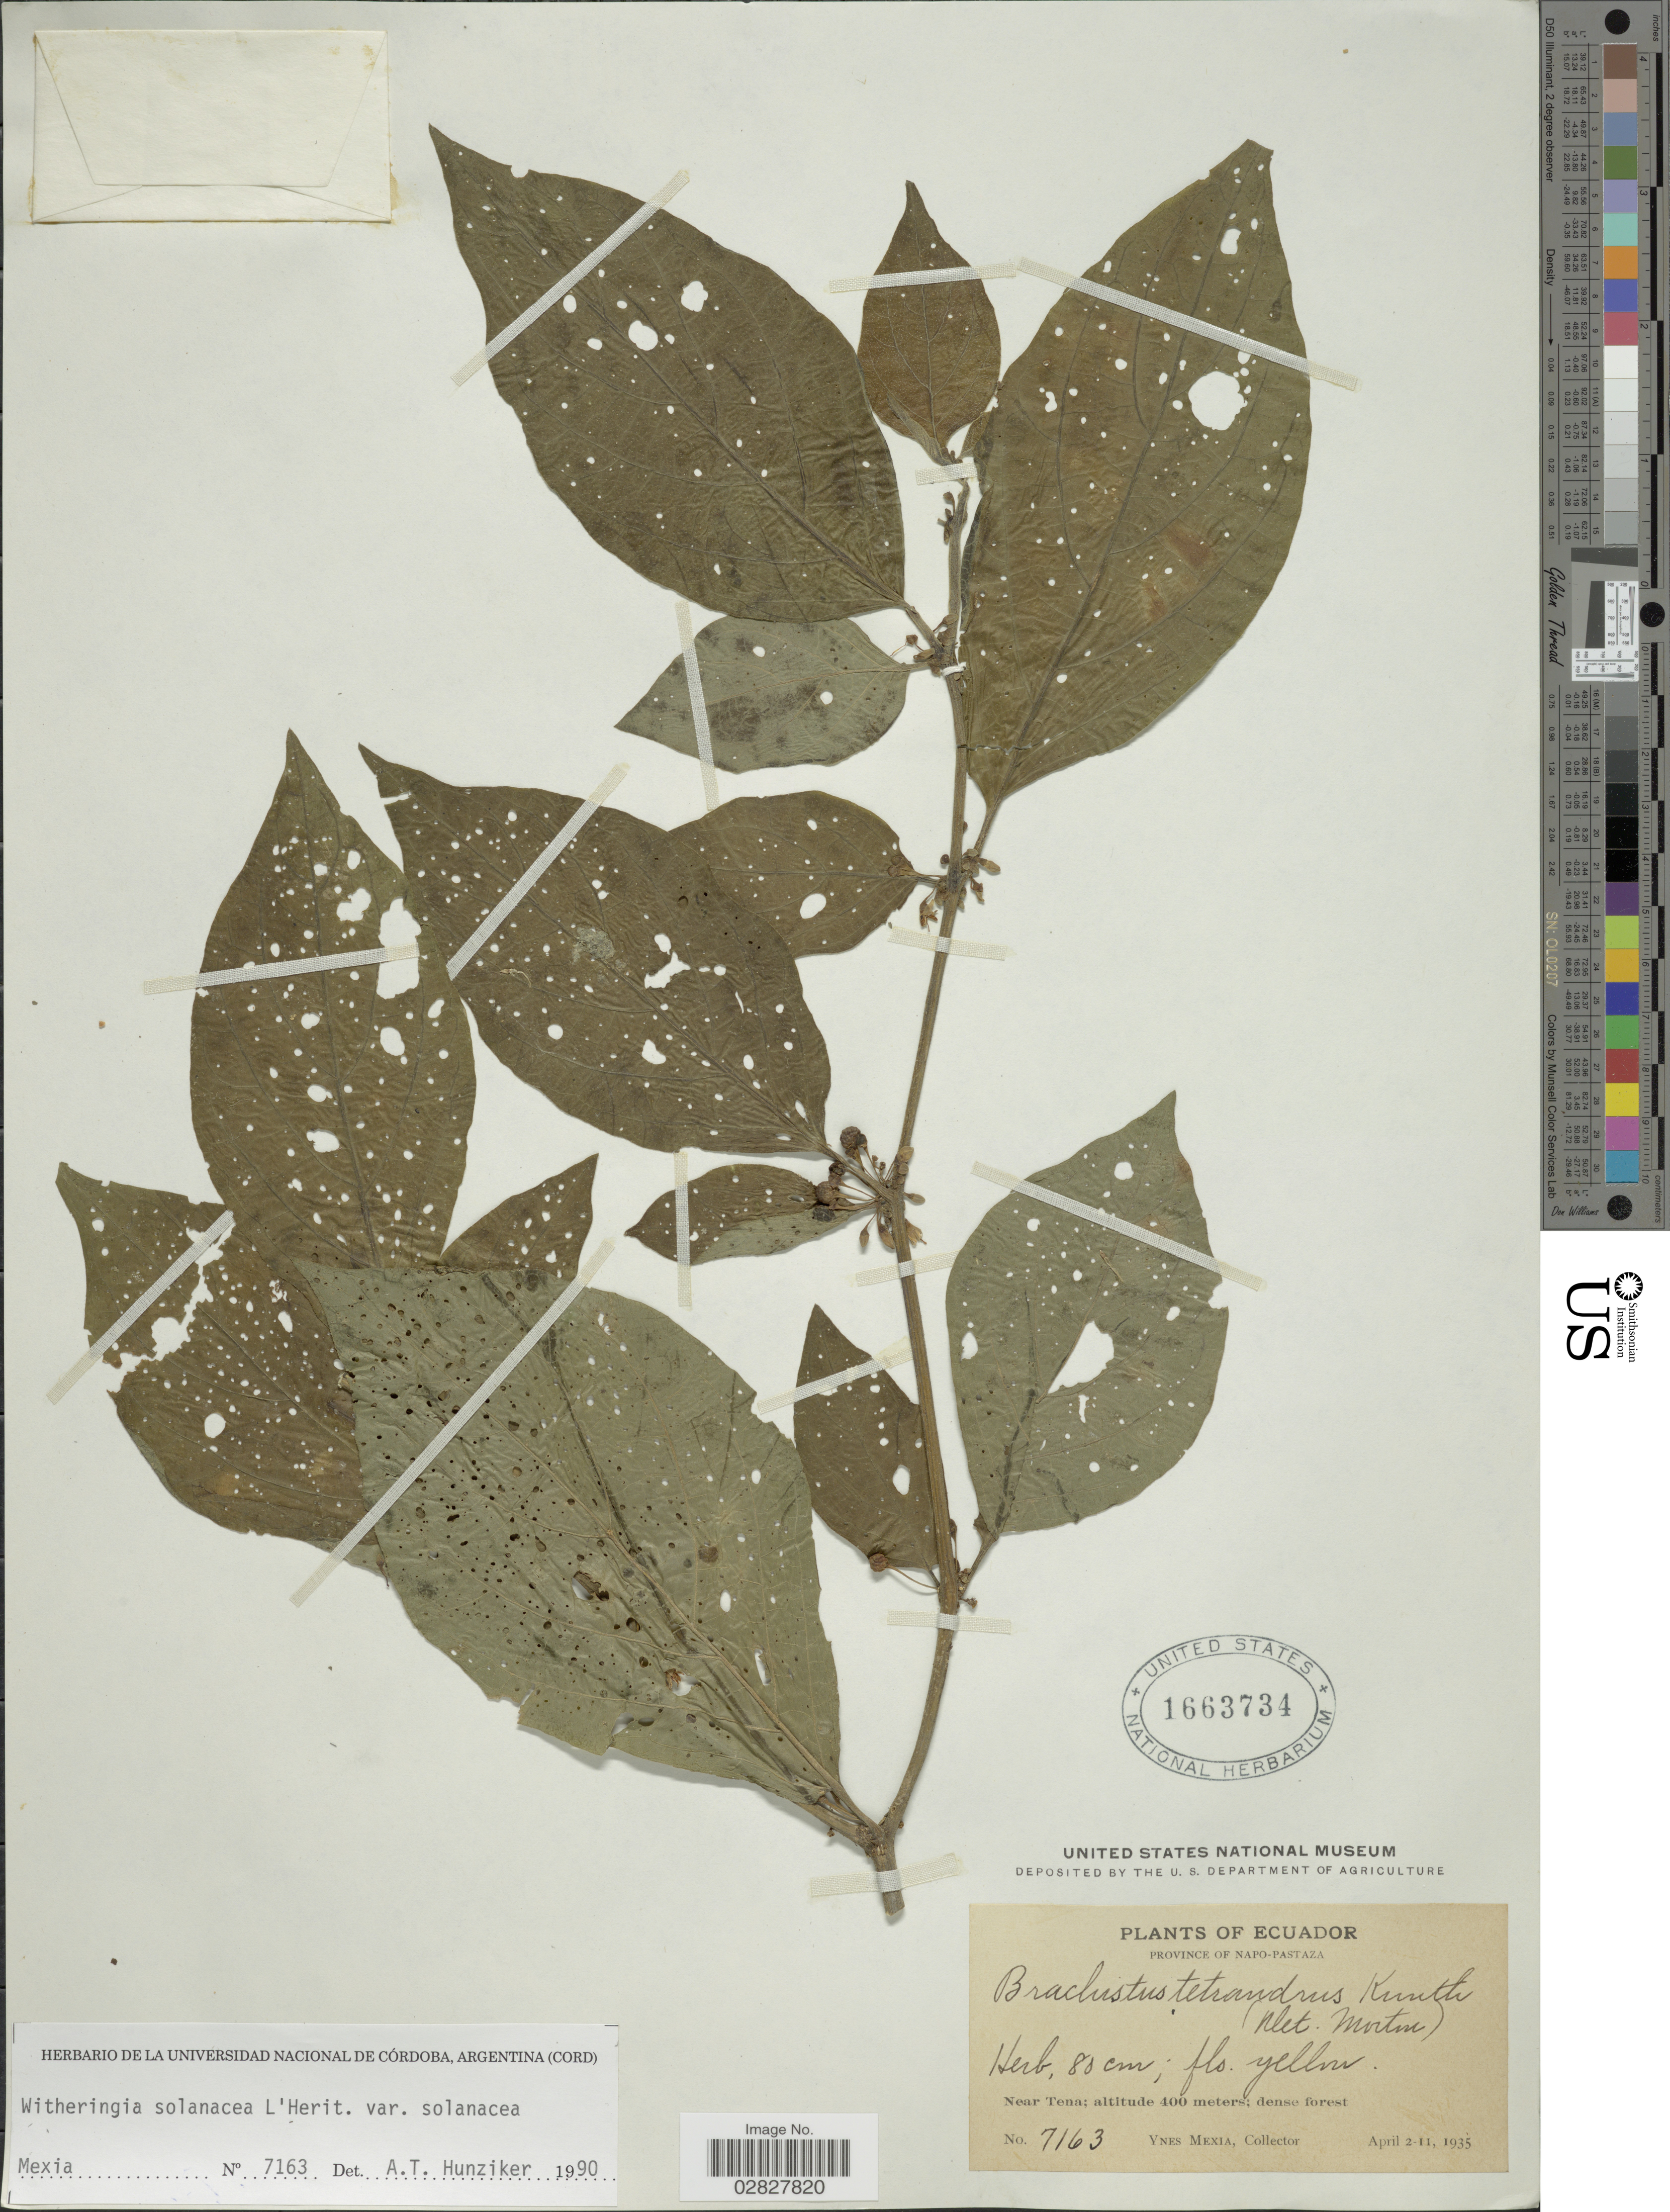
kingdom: Plantae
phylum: Tracheophyta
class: Magnoliopsida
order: Solanales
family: Solanaceae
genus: Witheringia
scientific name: Witheringia solanacea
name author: L'Hér.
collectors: Y. Mexia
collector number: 7163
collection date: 1935-04-02/1935-04-11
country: Ecuador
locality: Province of Napo-Pastaza, Near Tena.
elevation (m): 400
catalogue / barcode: US 1663734